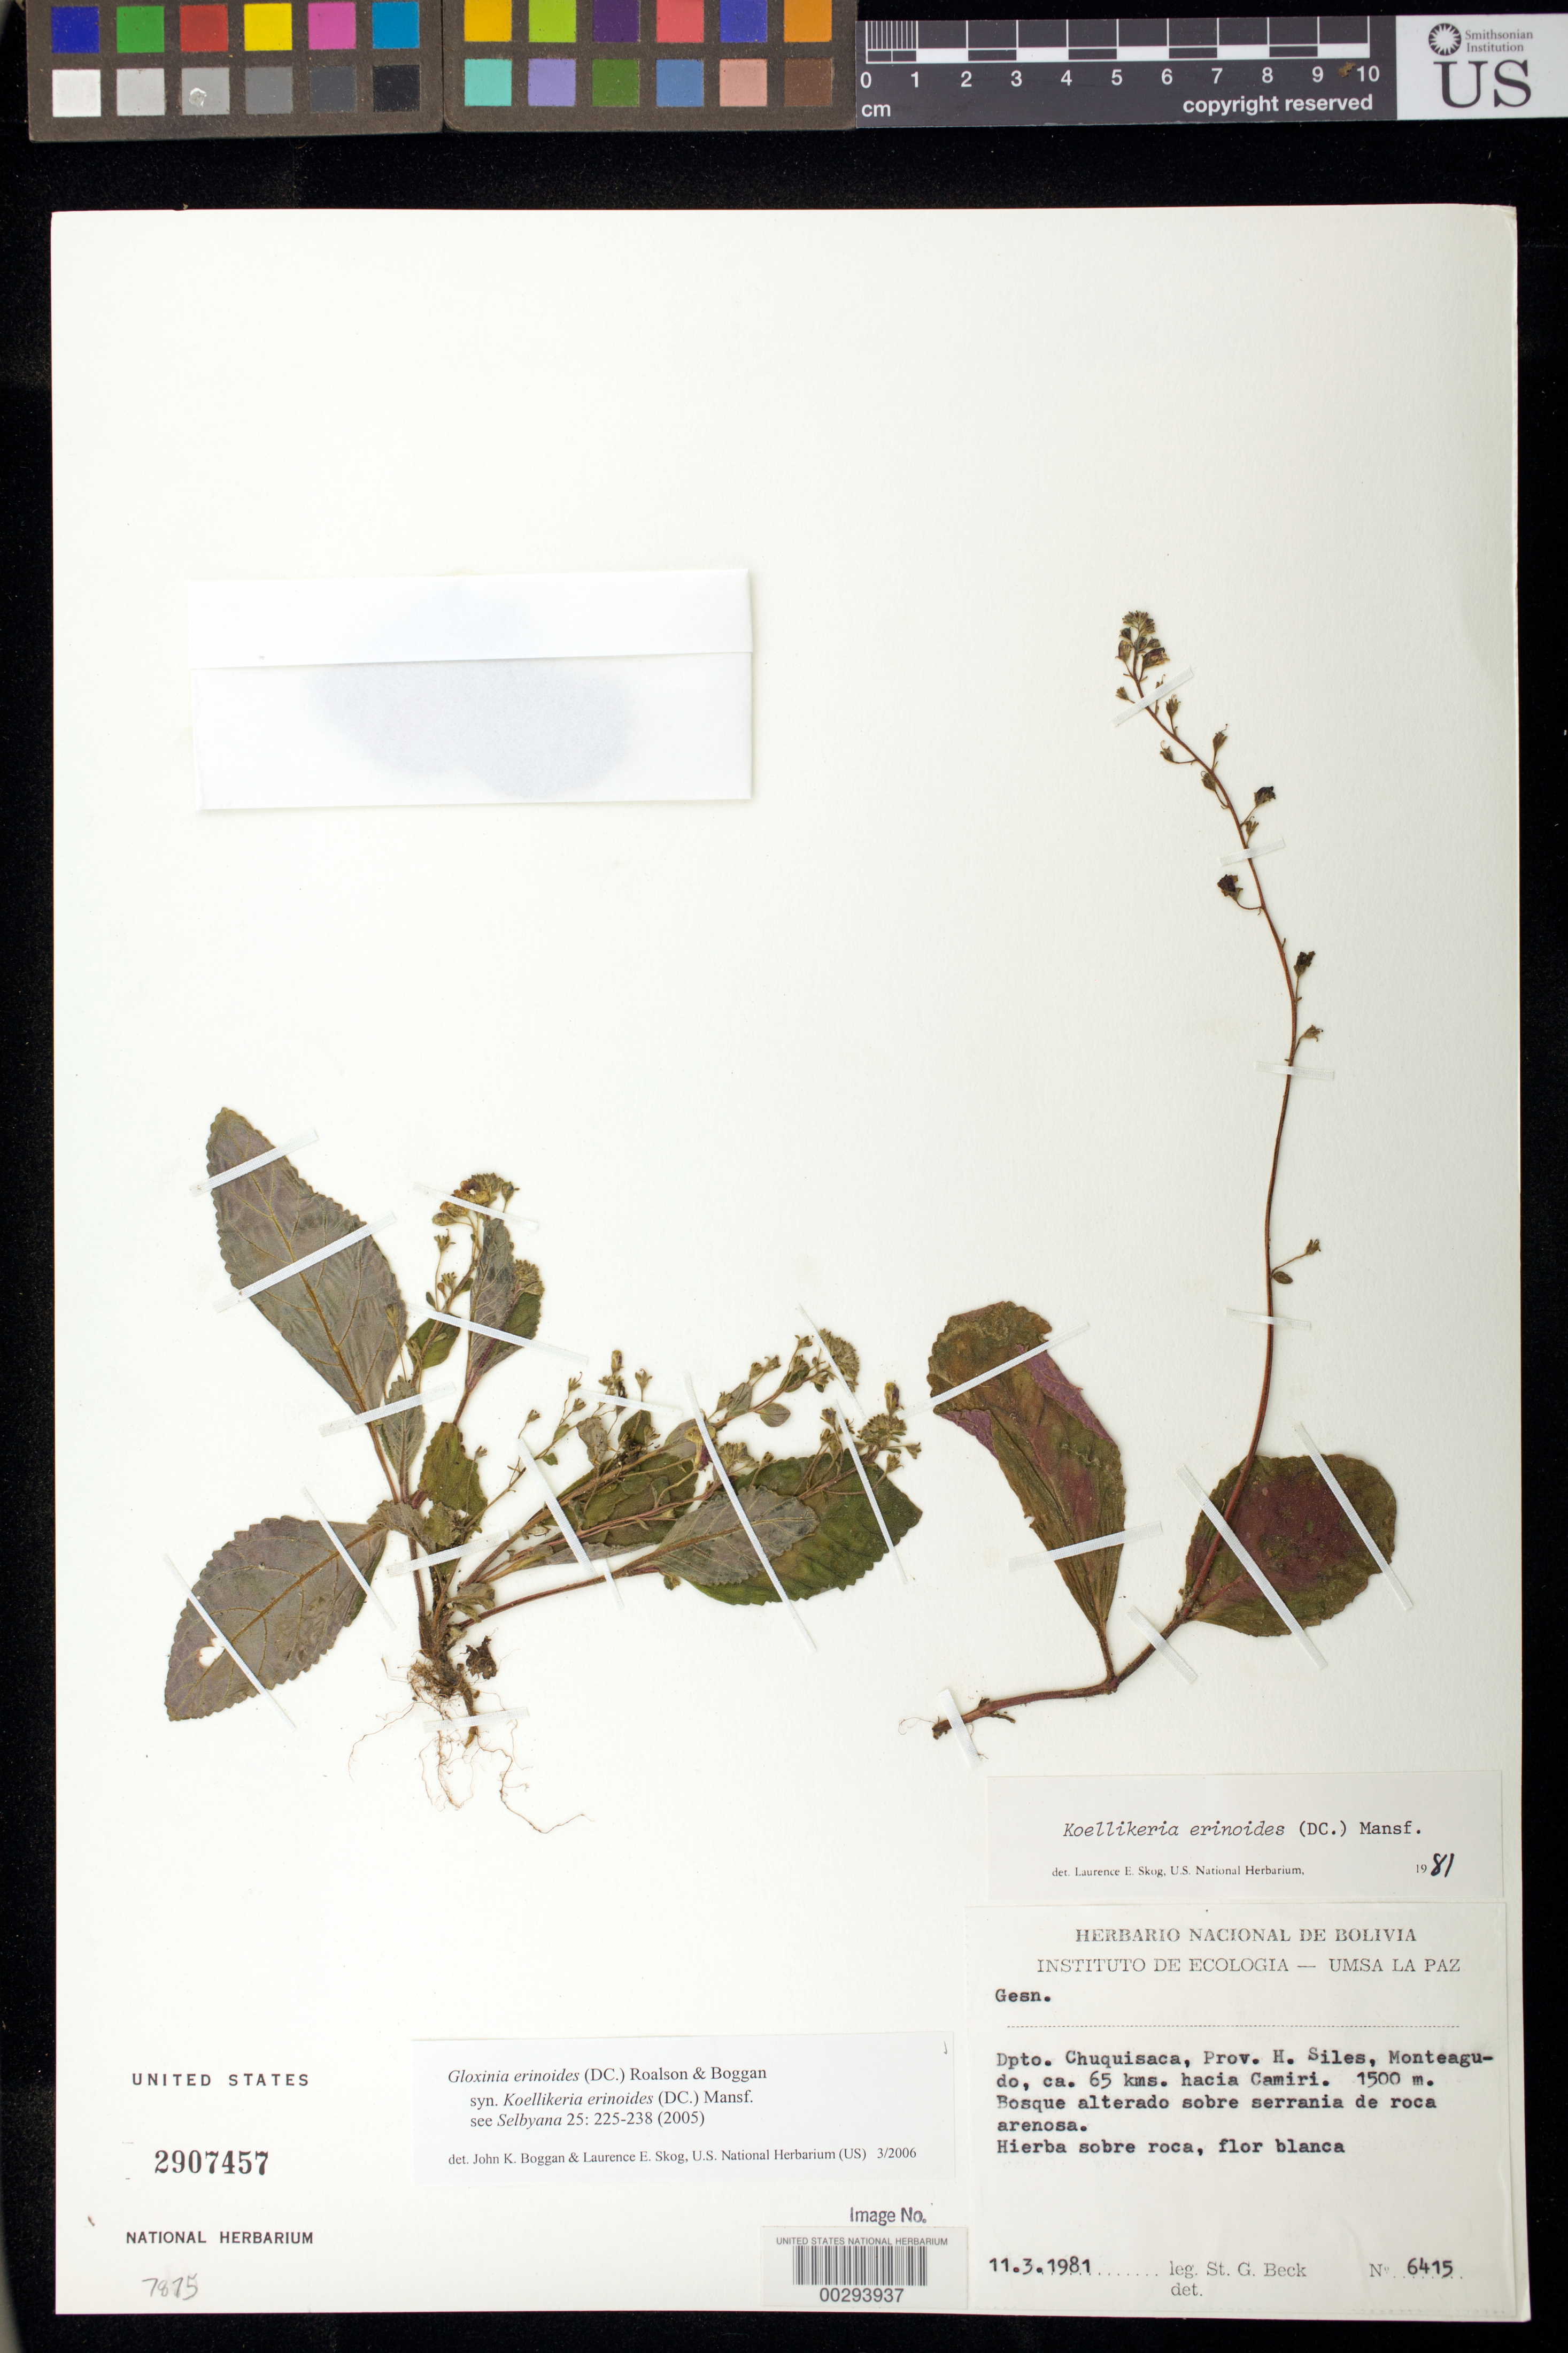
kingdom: Plantae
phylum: Tracheophyta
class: Magnoliopsida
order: Lamiales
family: Gesneriaceae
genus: Gloxinia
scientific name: Gloxinia erinoides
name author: (DC.) Roalson & Boggan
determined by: Boggan, J. K.; Skog, L. E.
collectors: S. G. Beck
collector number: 6415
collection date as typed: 11 Mar 1981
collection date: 1981-03-11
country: Bolivia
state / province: Chuquisaca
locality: Sucre, Prov. H Siles, Monteagudo, ca 65 km near Camiri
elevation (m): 1500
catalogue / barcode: US 2907457